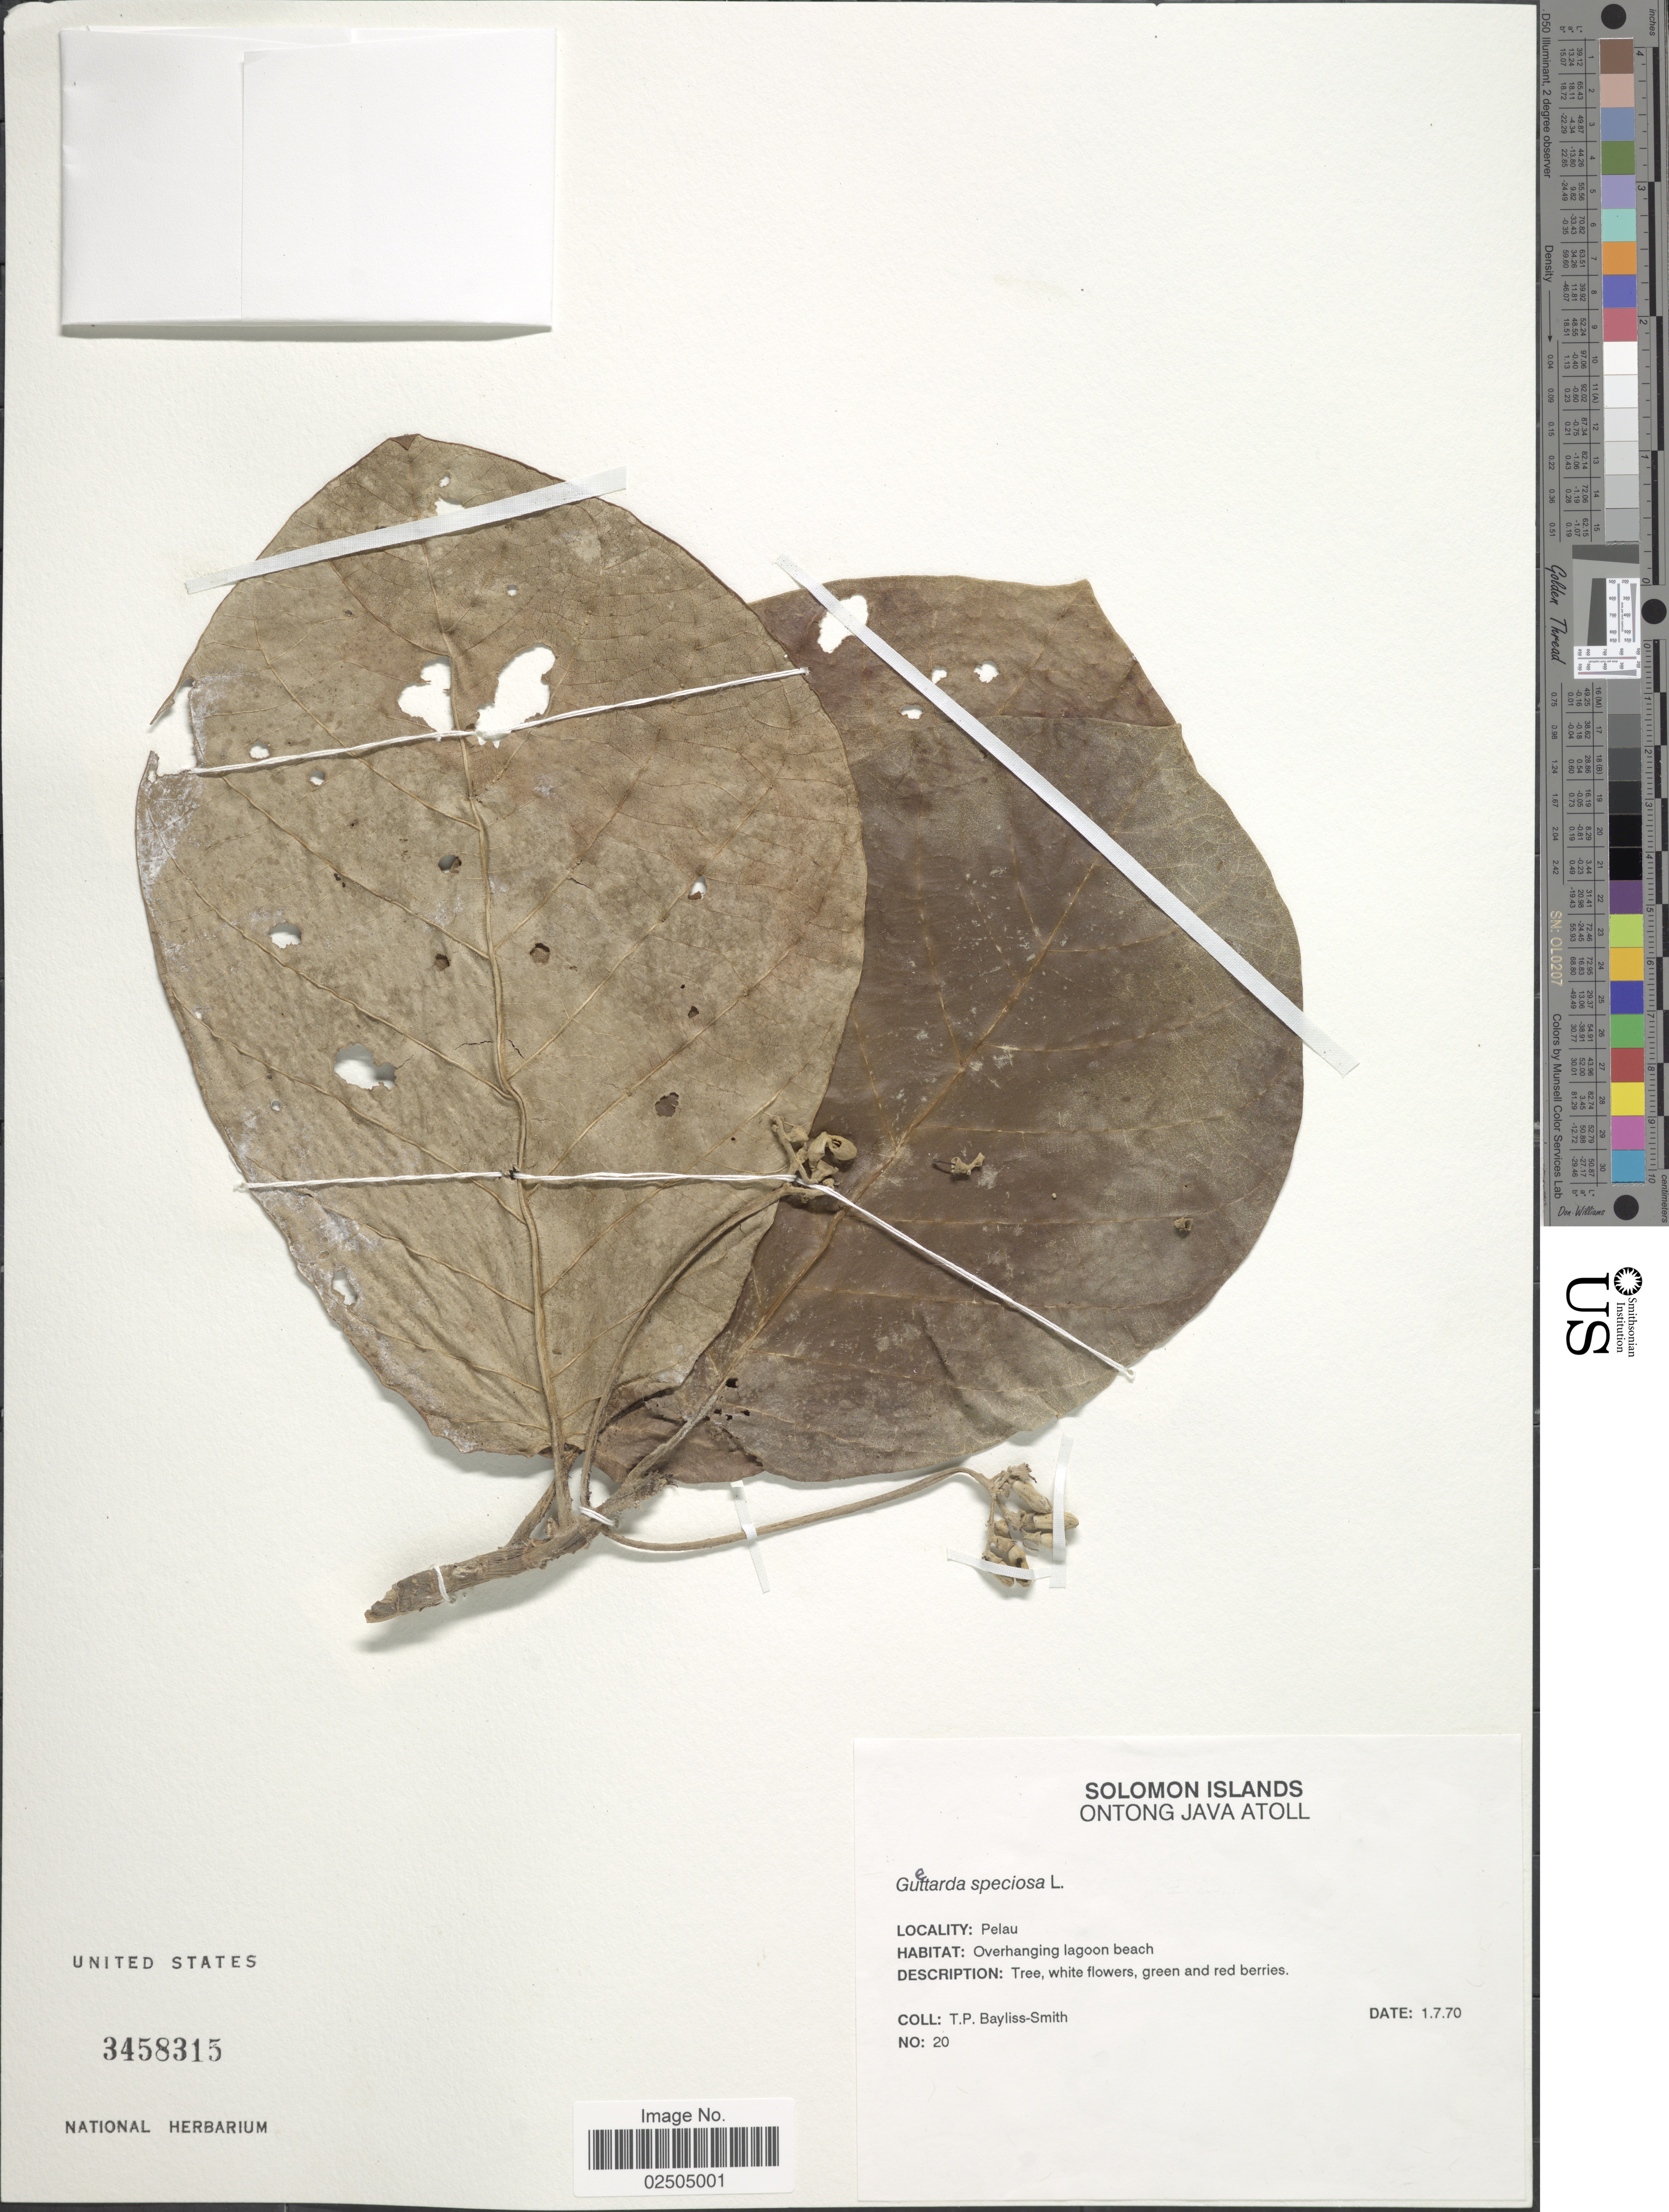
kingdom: Plantae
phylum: Tracheophyta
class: Magnoliopsida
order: Gentianales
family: Rubiaceae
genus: Guettarda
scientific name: Guettarda speciosa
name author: L.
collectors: T. P. Bayliss-Smith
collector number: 20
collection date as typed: Transcribed d/m/y: 1/7/70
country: Solomon Islands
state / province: Solomon Island Outliers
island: Ontong Java [Luanguia] Atoll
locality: Solomon Islands, Ontong Java Atoll, Pelau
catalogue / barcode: US 3458315